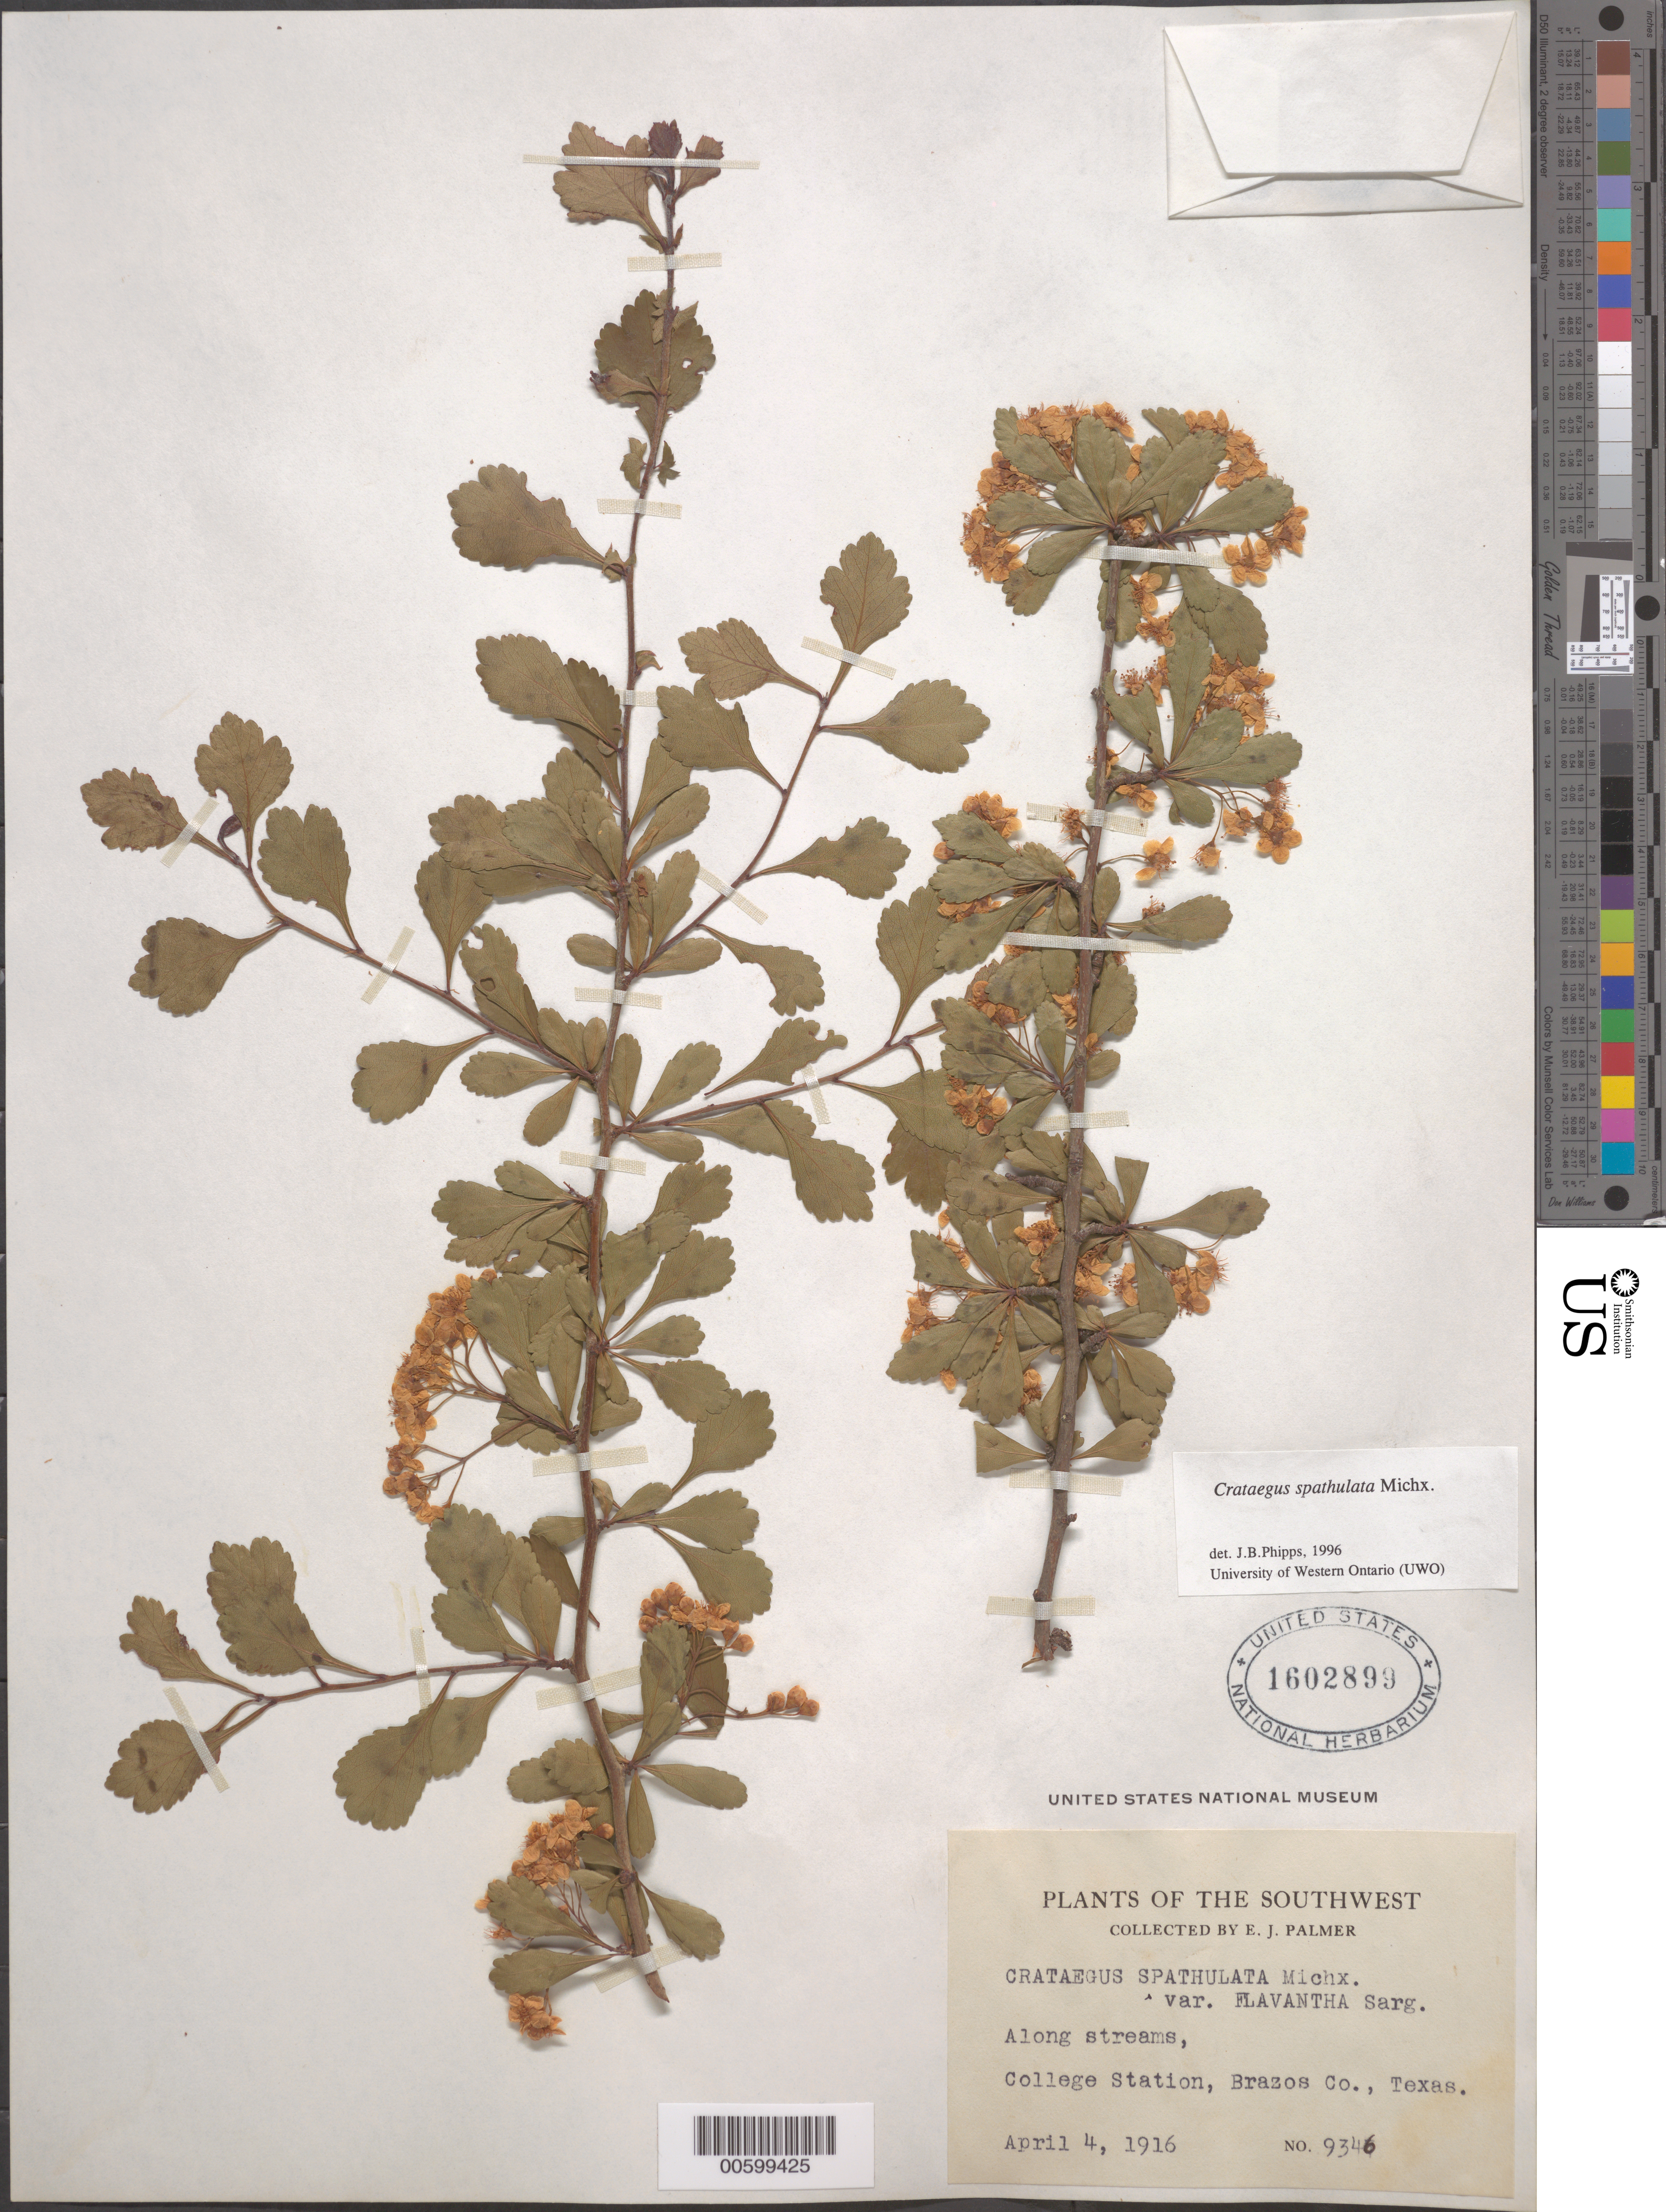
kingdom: Plantae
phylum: Tracheophyta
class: Magnoliopsida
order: Rosales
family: Rosaceae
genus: Crataegus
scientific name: Crataegus spathulata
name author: Michx.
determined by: Phipps, James B., (UWO), University of Western Ontario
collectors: E. J. Palmer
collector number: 9346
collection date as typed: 04 Apr 1916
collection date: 1916-04-04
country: United States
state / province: Texas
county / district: Brazos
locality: College Station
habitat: Along streams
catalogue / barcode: US 1602899